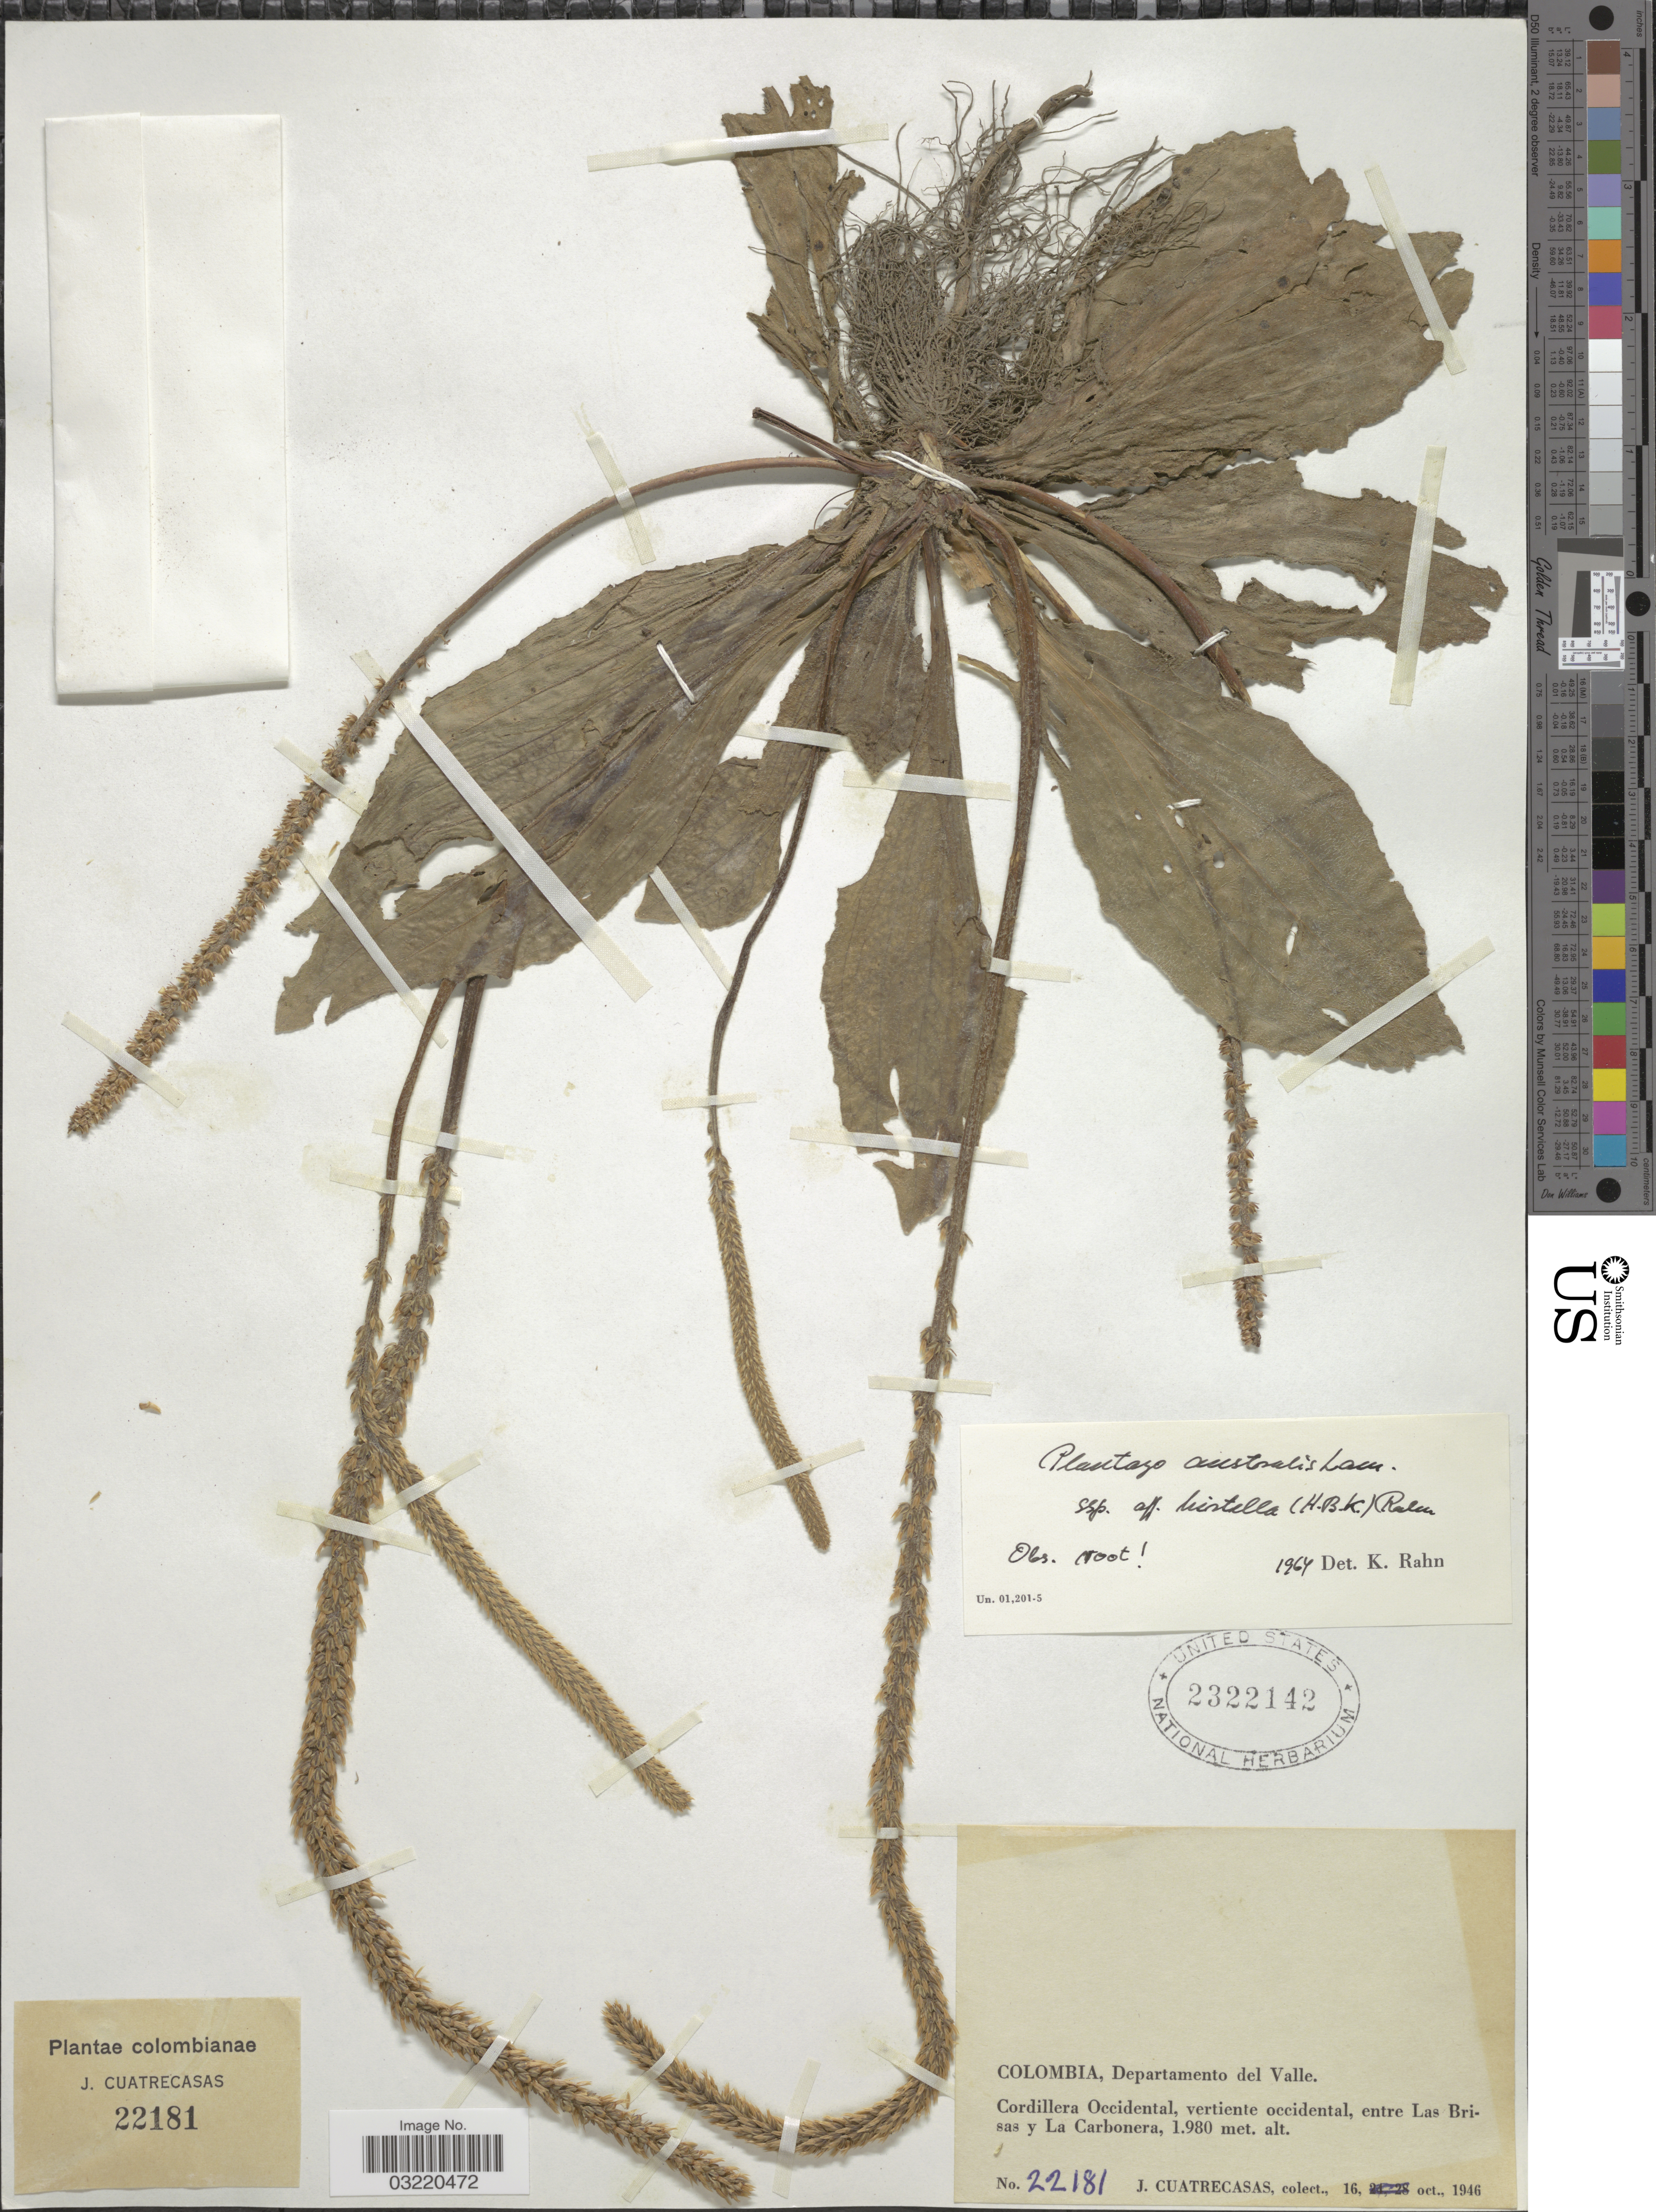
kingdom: Plantae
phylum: Tracheophyta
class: Magnoliopsida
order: Lamiales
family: Plantaginaceae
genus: Plantago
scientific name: Plantago australis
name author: Lam.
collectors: J. Cuatrecasas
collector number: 22181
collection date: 1946-10-16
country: Colombia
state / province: Valle del Cauca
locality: Departamento del Valle. Cordillera Occidental, vertiente occidental, entre Las Brisas y La Carbonera.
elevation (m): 1980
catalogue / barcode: US 2322142